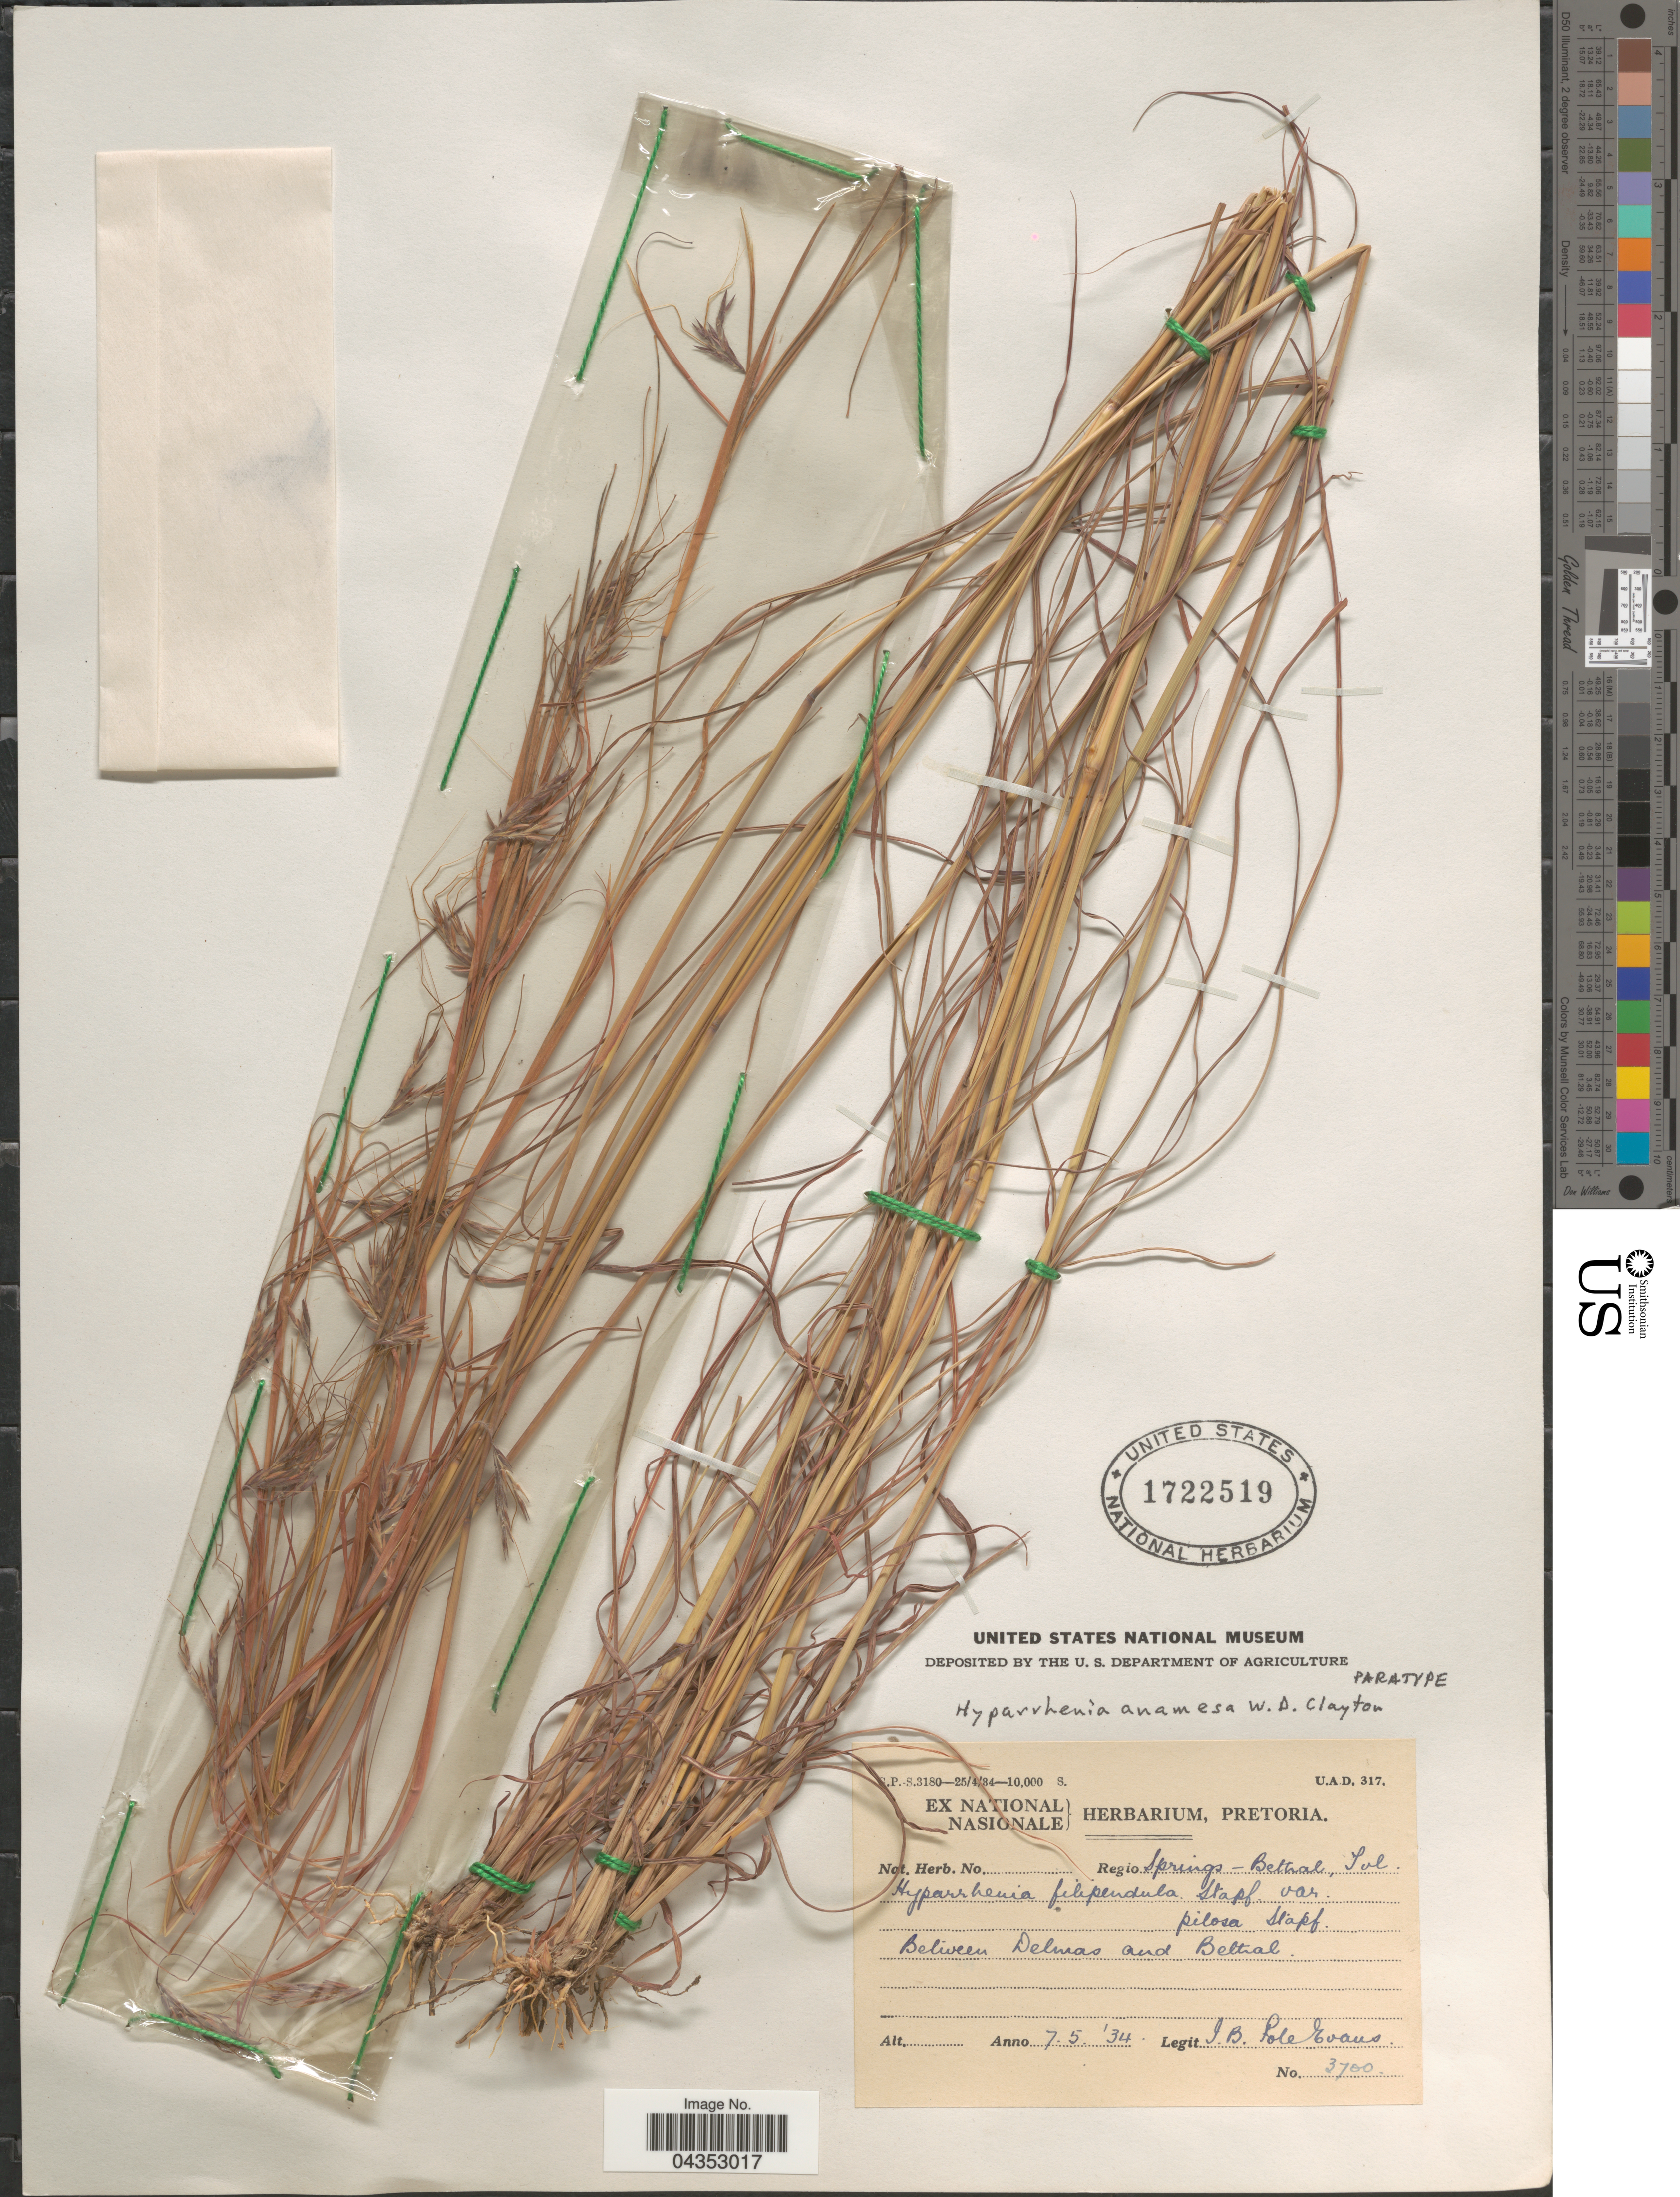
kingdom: Plantae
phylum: Tracheophyta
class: Liliopsida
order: Poales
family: Poaceae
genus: Hyparrhenia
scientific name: Hyparrhenia anamesa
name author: Clayton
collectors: I. B. Pole-Evans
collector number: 3700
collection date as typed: Transcribed d/m/y: 7/5/34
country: South Africa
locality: Regio Springs - Bethal, Tvl. Between Delmas and Beltral.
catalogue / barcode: US 1722519